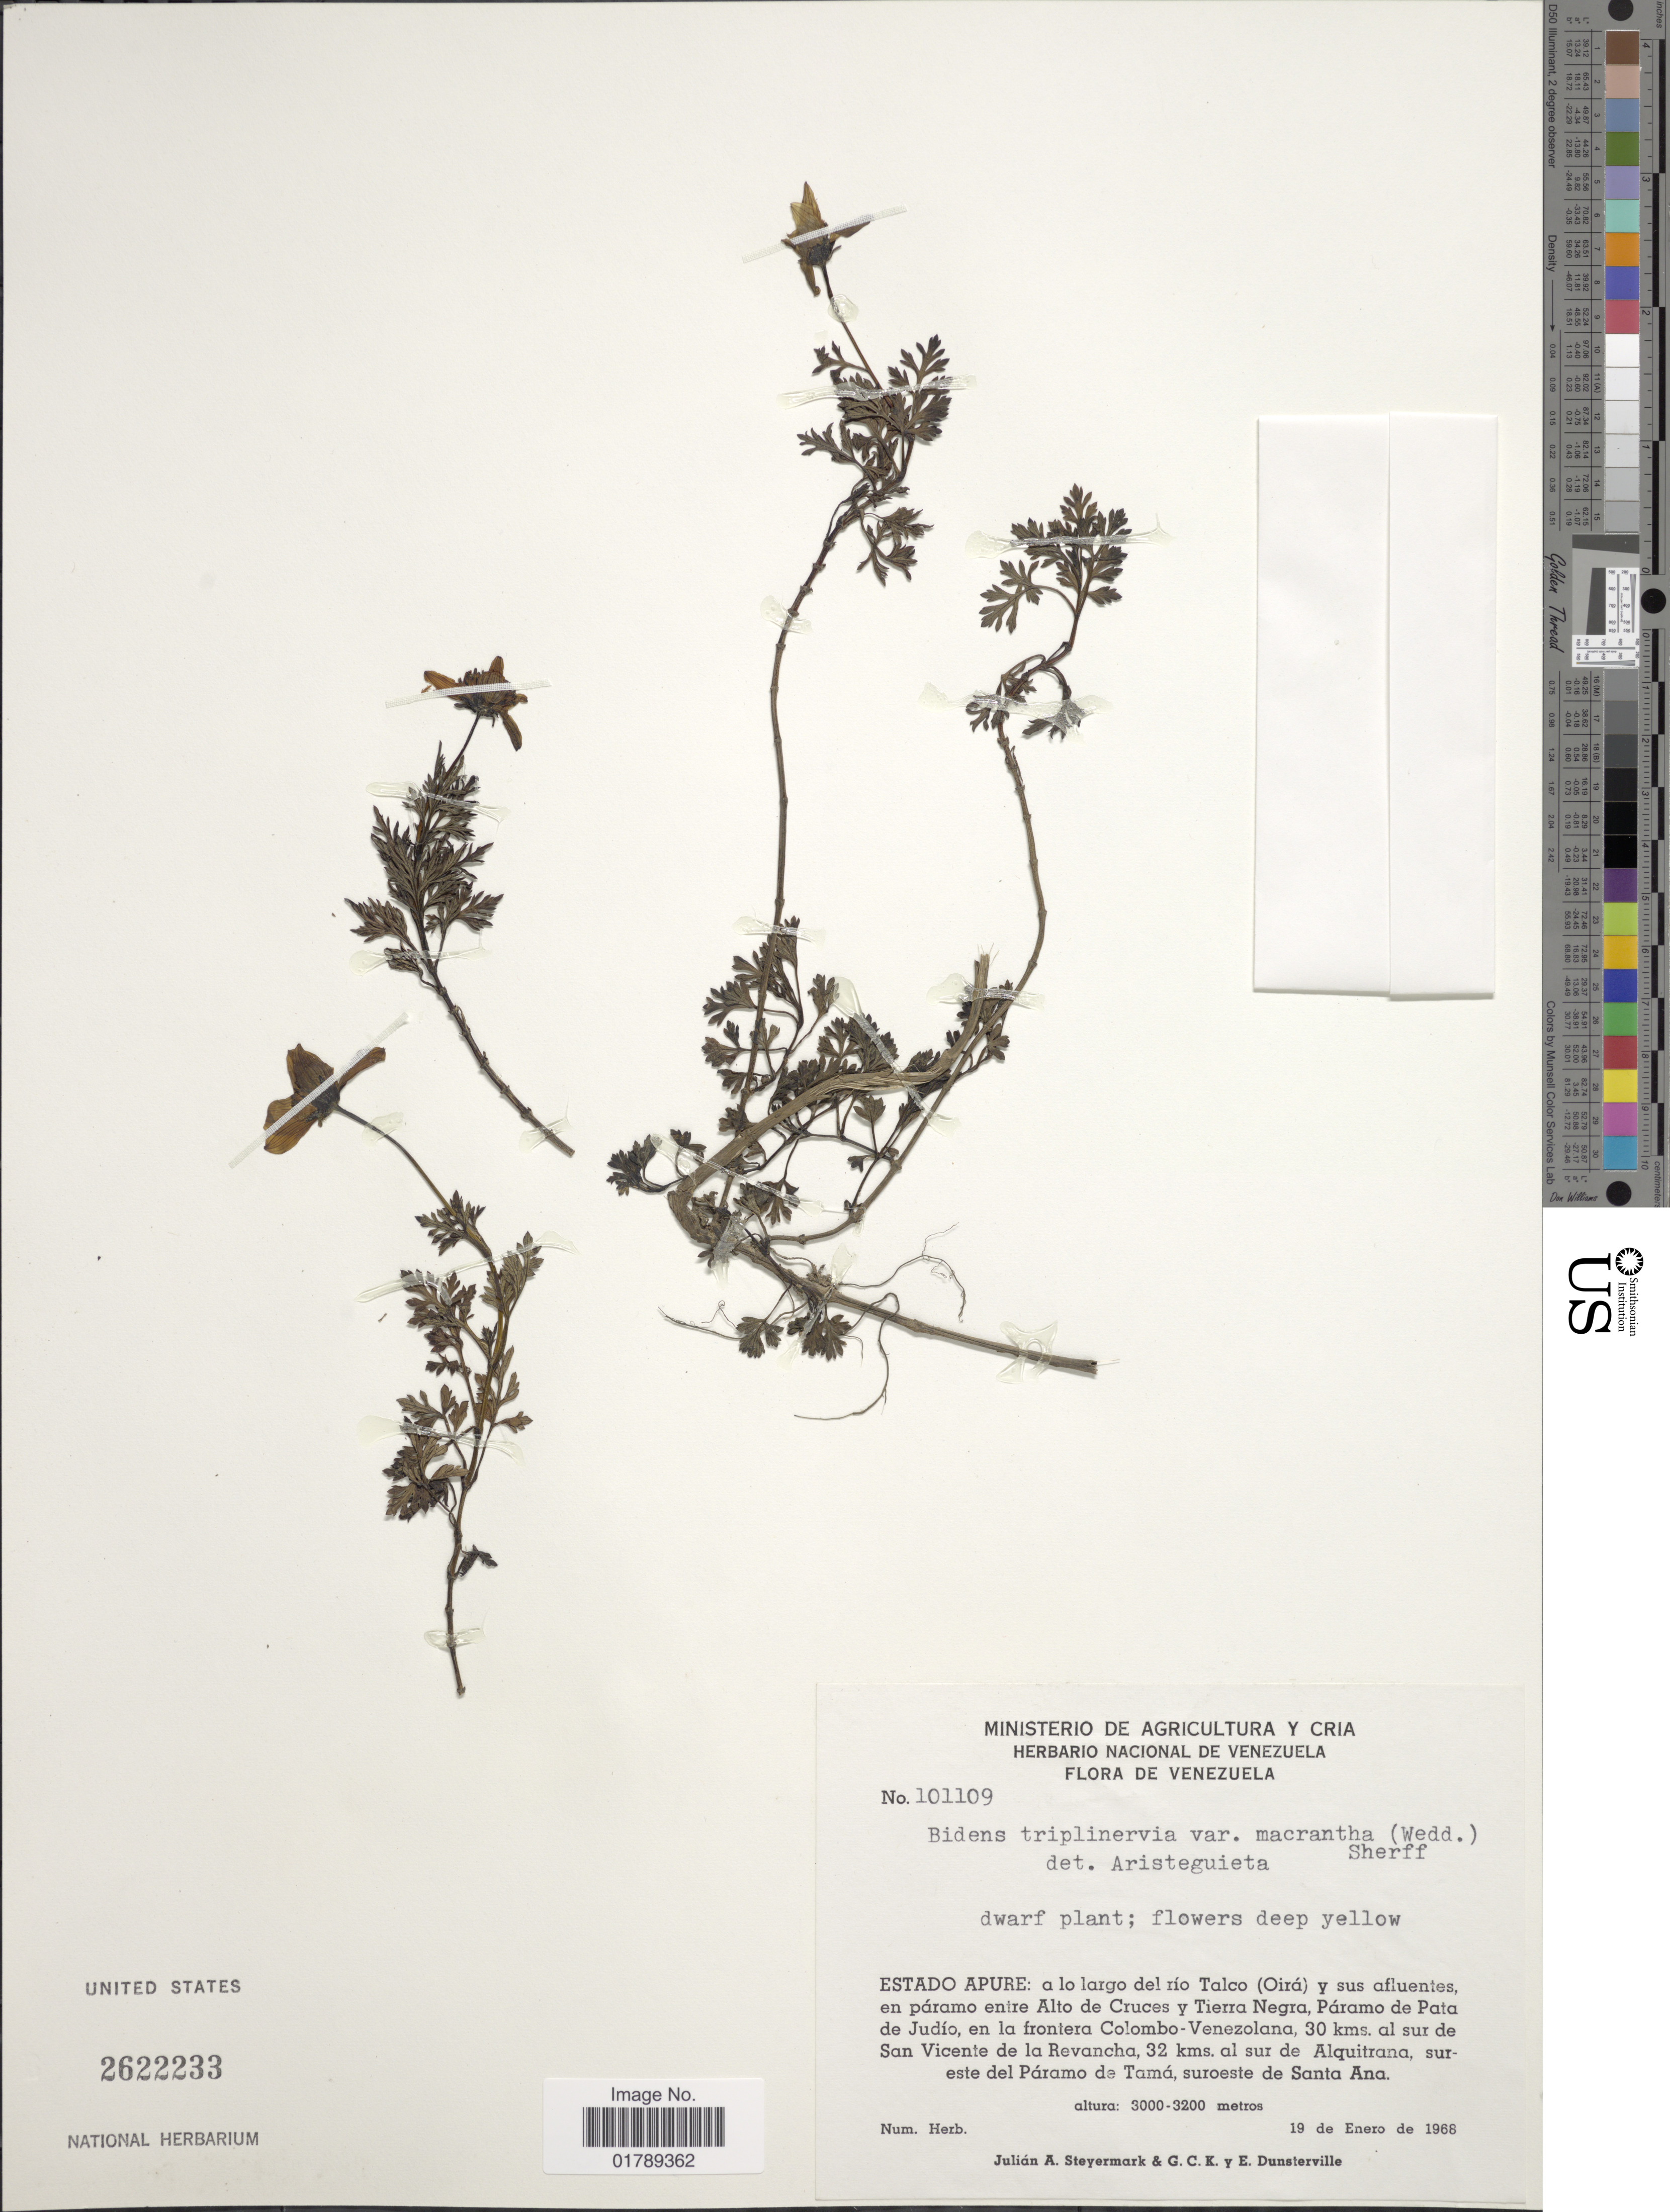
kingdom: Plantae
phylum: Tracheophyta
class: Magnoliopsida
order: Asterales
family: Asteraceae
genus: Bidens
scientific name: Bidens triplinervia var. macrantha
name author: (Wedd.) Sherff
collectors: J. Steyermark, G. C. K. Dunsterville & E. Dunsterville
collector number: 101109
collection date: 1968-01-19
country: Venezuela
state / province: Apure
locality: A lo largo del río Talco (Oirá) y sus afluentes, en páramo entre Alto de Cruces y Tierra Negra, Páramo de Pata de Judío, en la frontera Colomba-Venezolana, 30 kms. al sur de San Vicente de la Revancha, 32 kms. al sur de Alquitrana, sureste del Páramo de Tam, suroeste de Santa Ana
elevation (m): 3000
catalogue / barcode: US 2622233